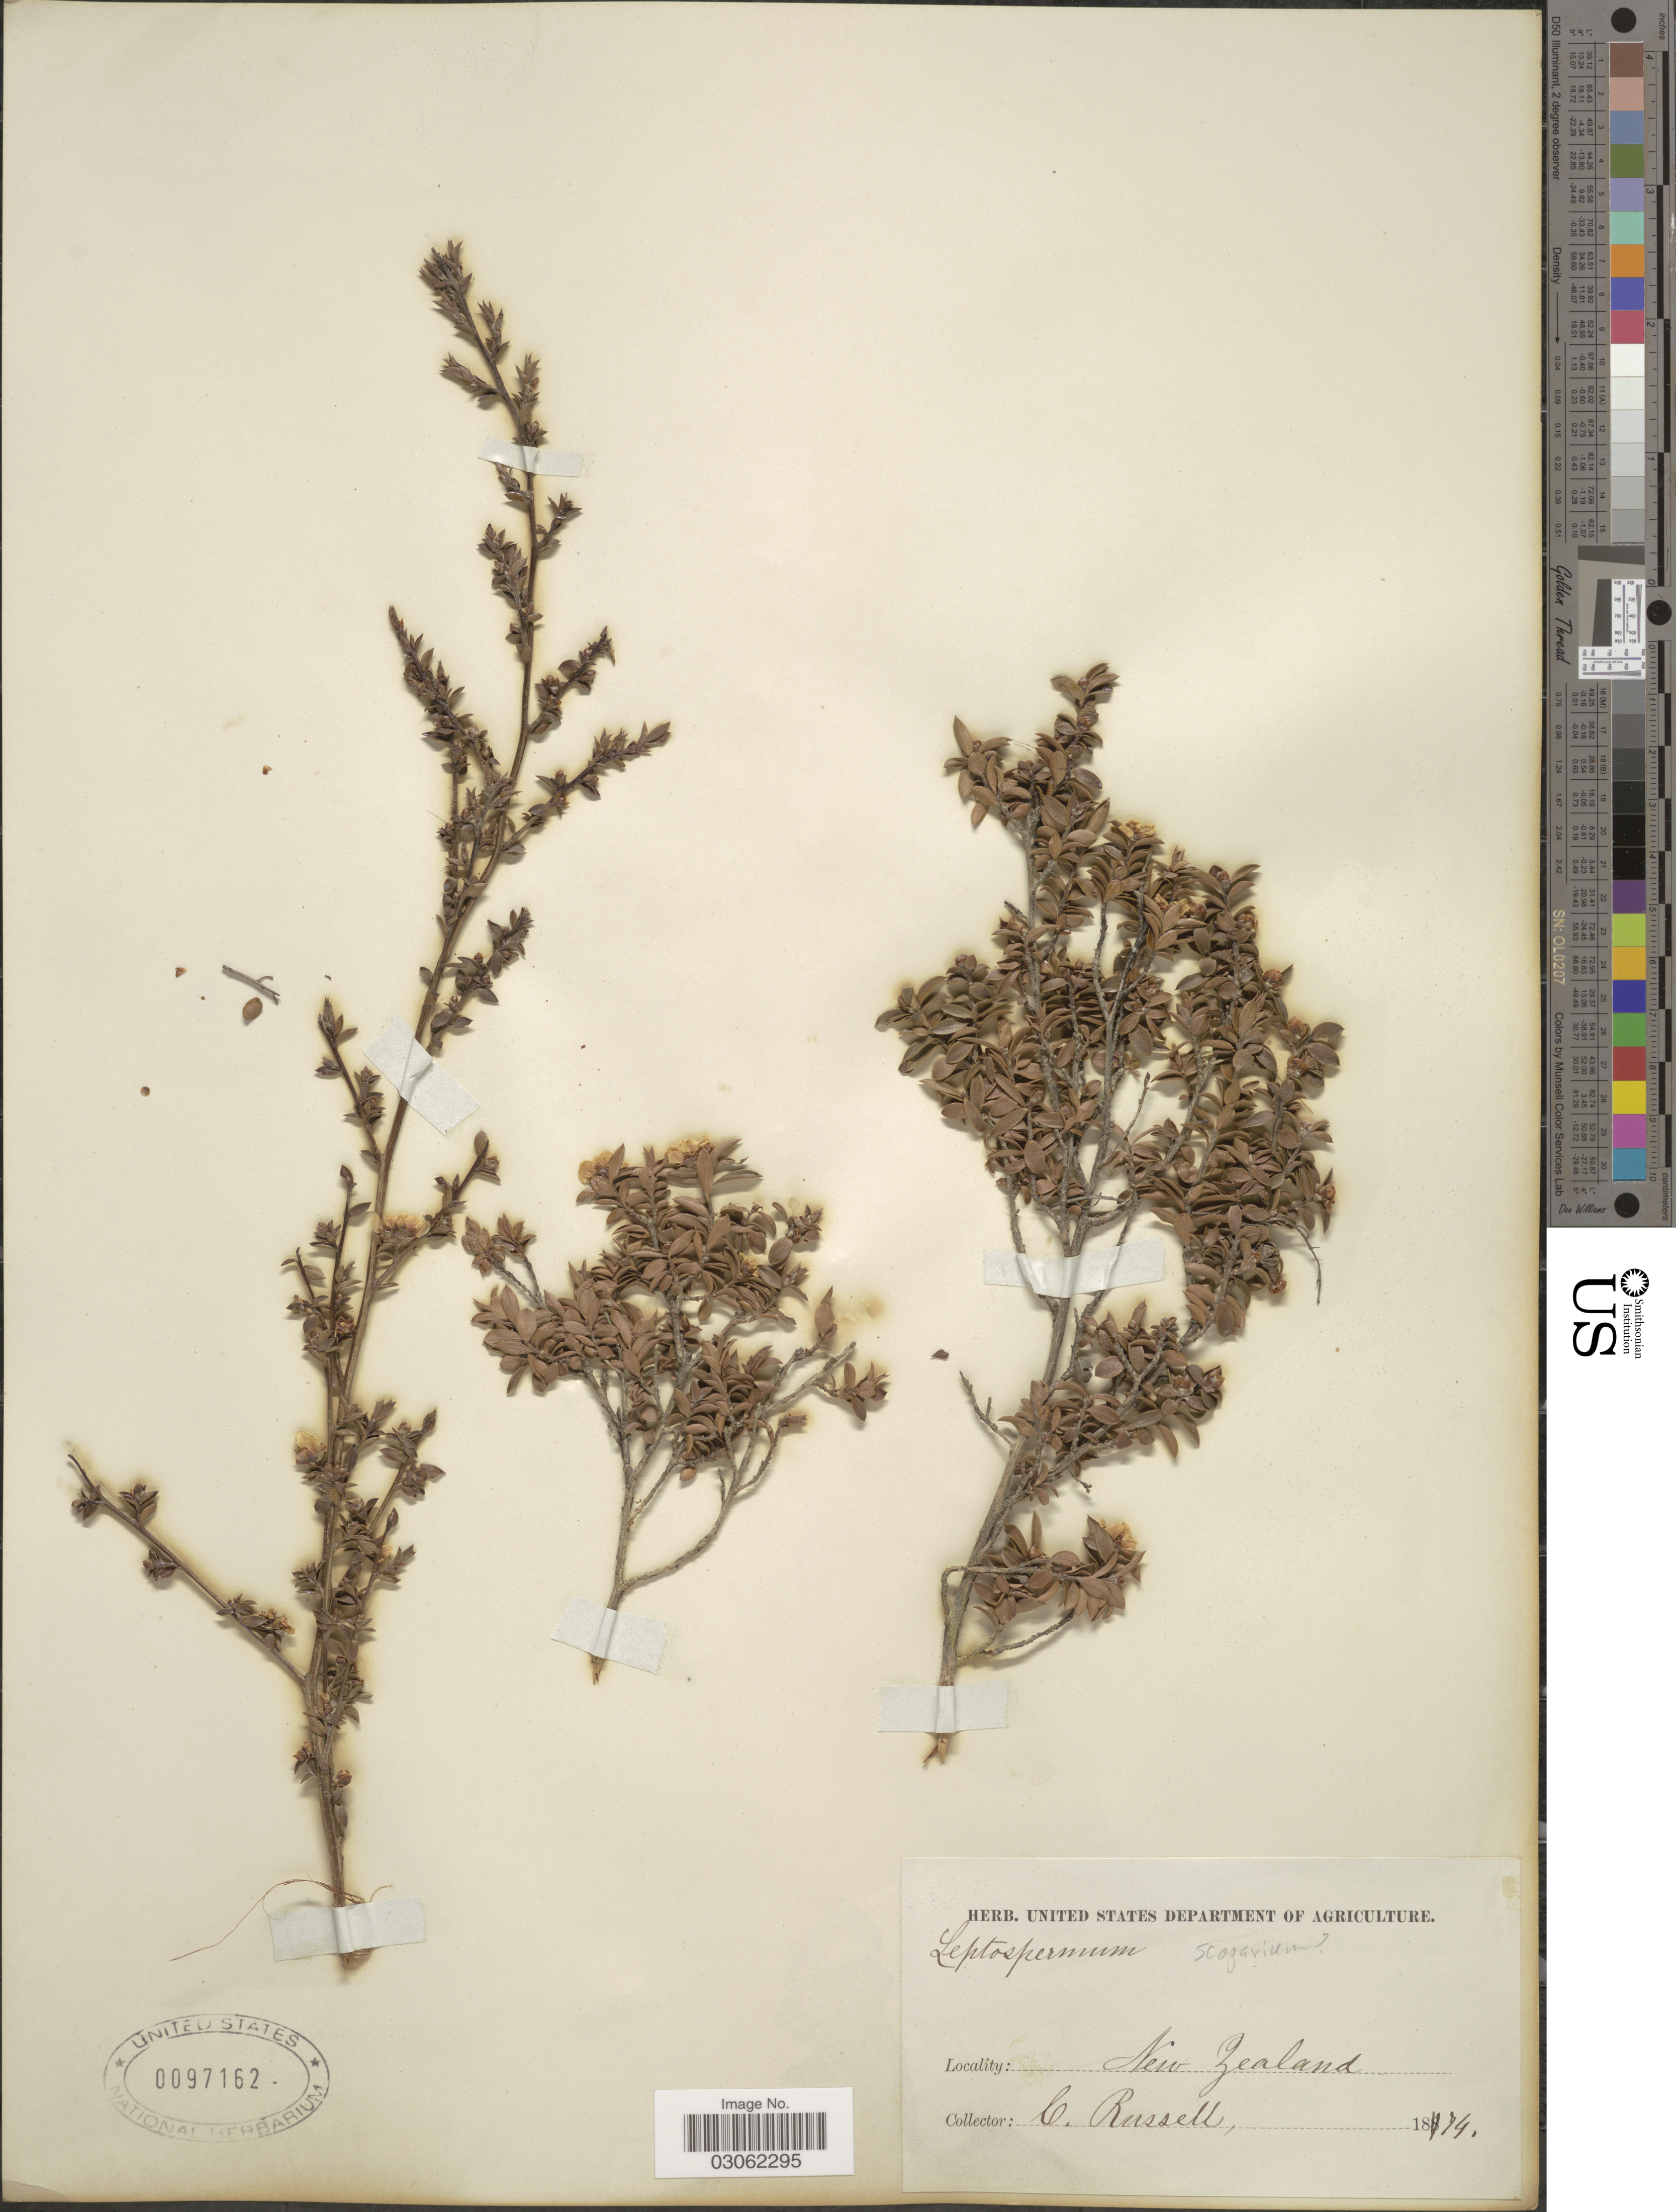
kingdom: Plantae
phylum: Tracheophyta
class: Magnoliopsida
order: Myrtales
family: Myrtaceae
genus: Leptospermum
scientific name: Leptospermum scoparium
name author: J.R. Forst. & G. Forst.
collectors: C. Russell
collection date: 1874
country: New Zealand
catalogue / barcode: US 97162